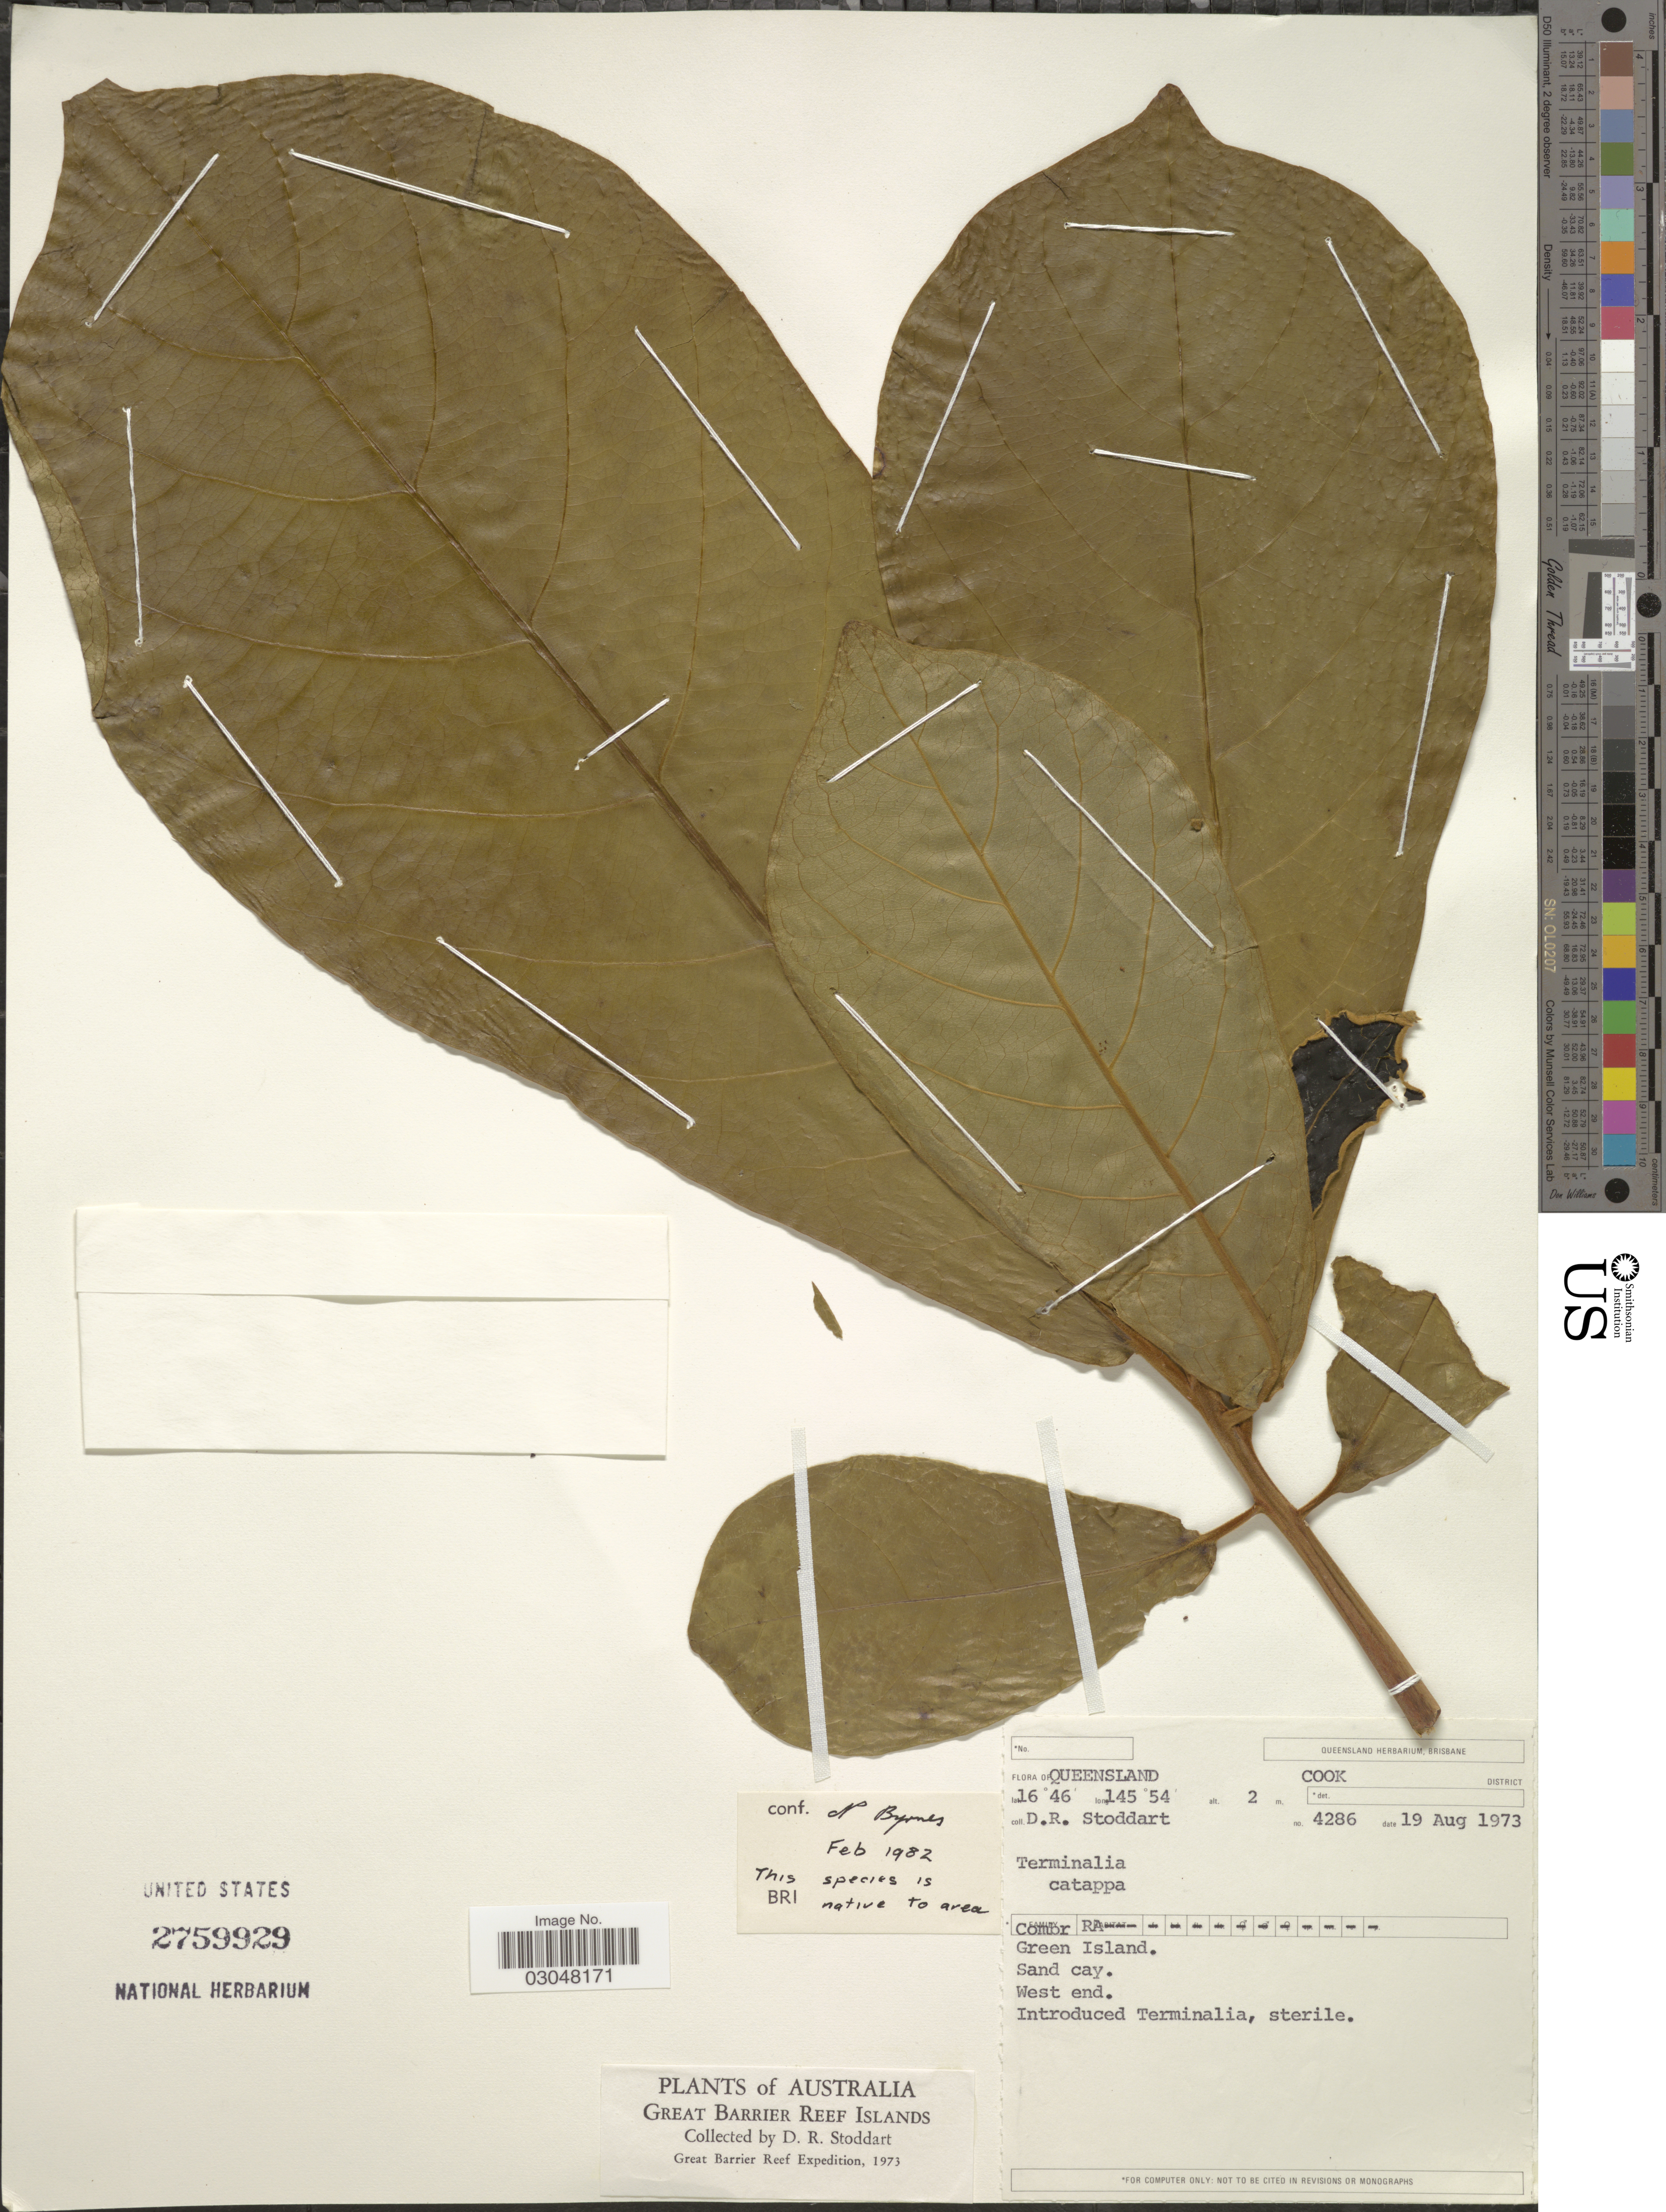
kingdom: Plantae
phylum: Tracheophyta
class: Magnoliopsida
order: Myrtales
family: Combretaceae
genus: Terminalia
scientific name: Terminalia catappa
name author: L.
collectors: D. R. Stoddart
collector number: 4286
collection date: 1973-08-19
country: Australia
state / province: Queensland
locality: Cook District. Green Island. Great Barrier Reef Islands. Great Barrier Reef.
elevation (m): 2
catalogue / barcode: US 2759929